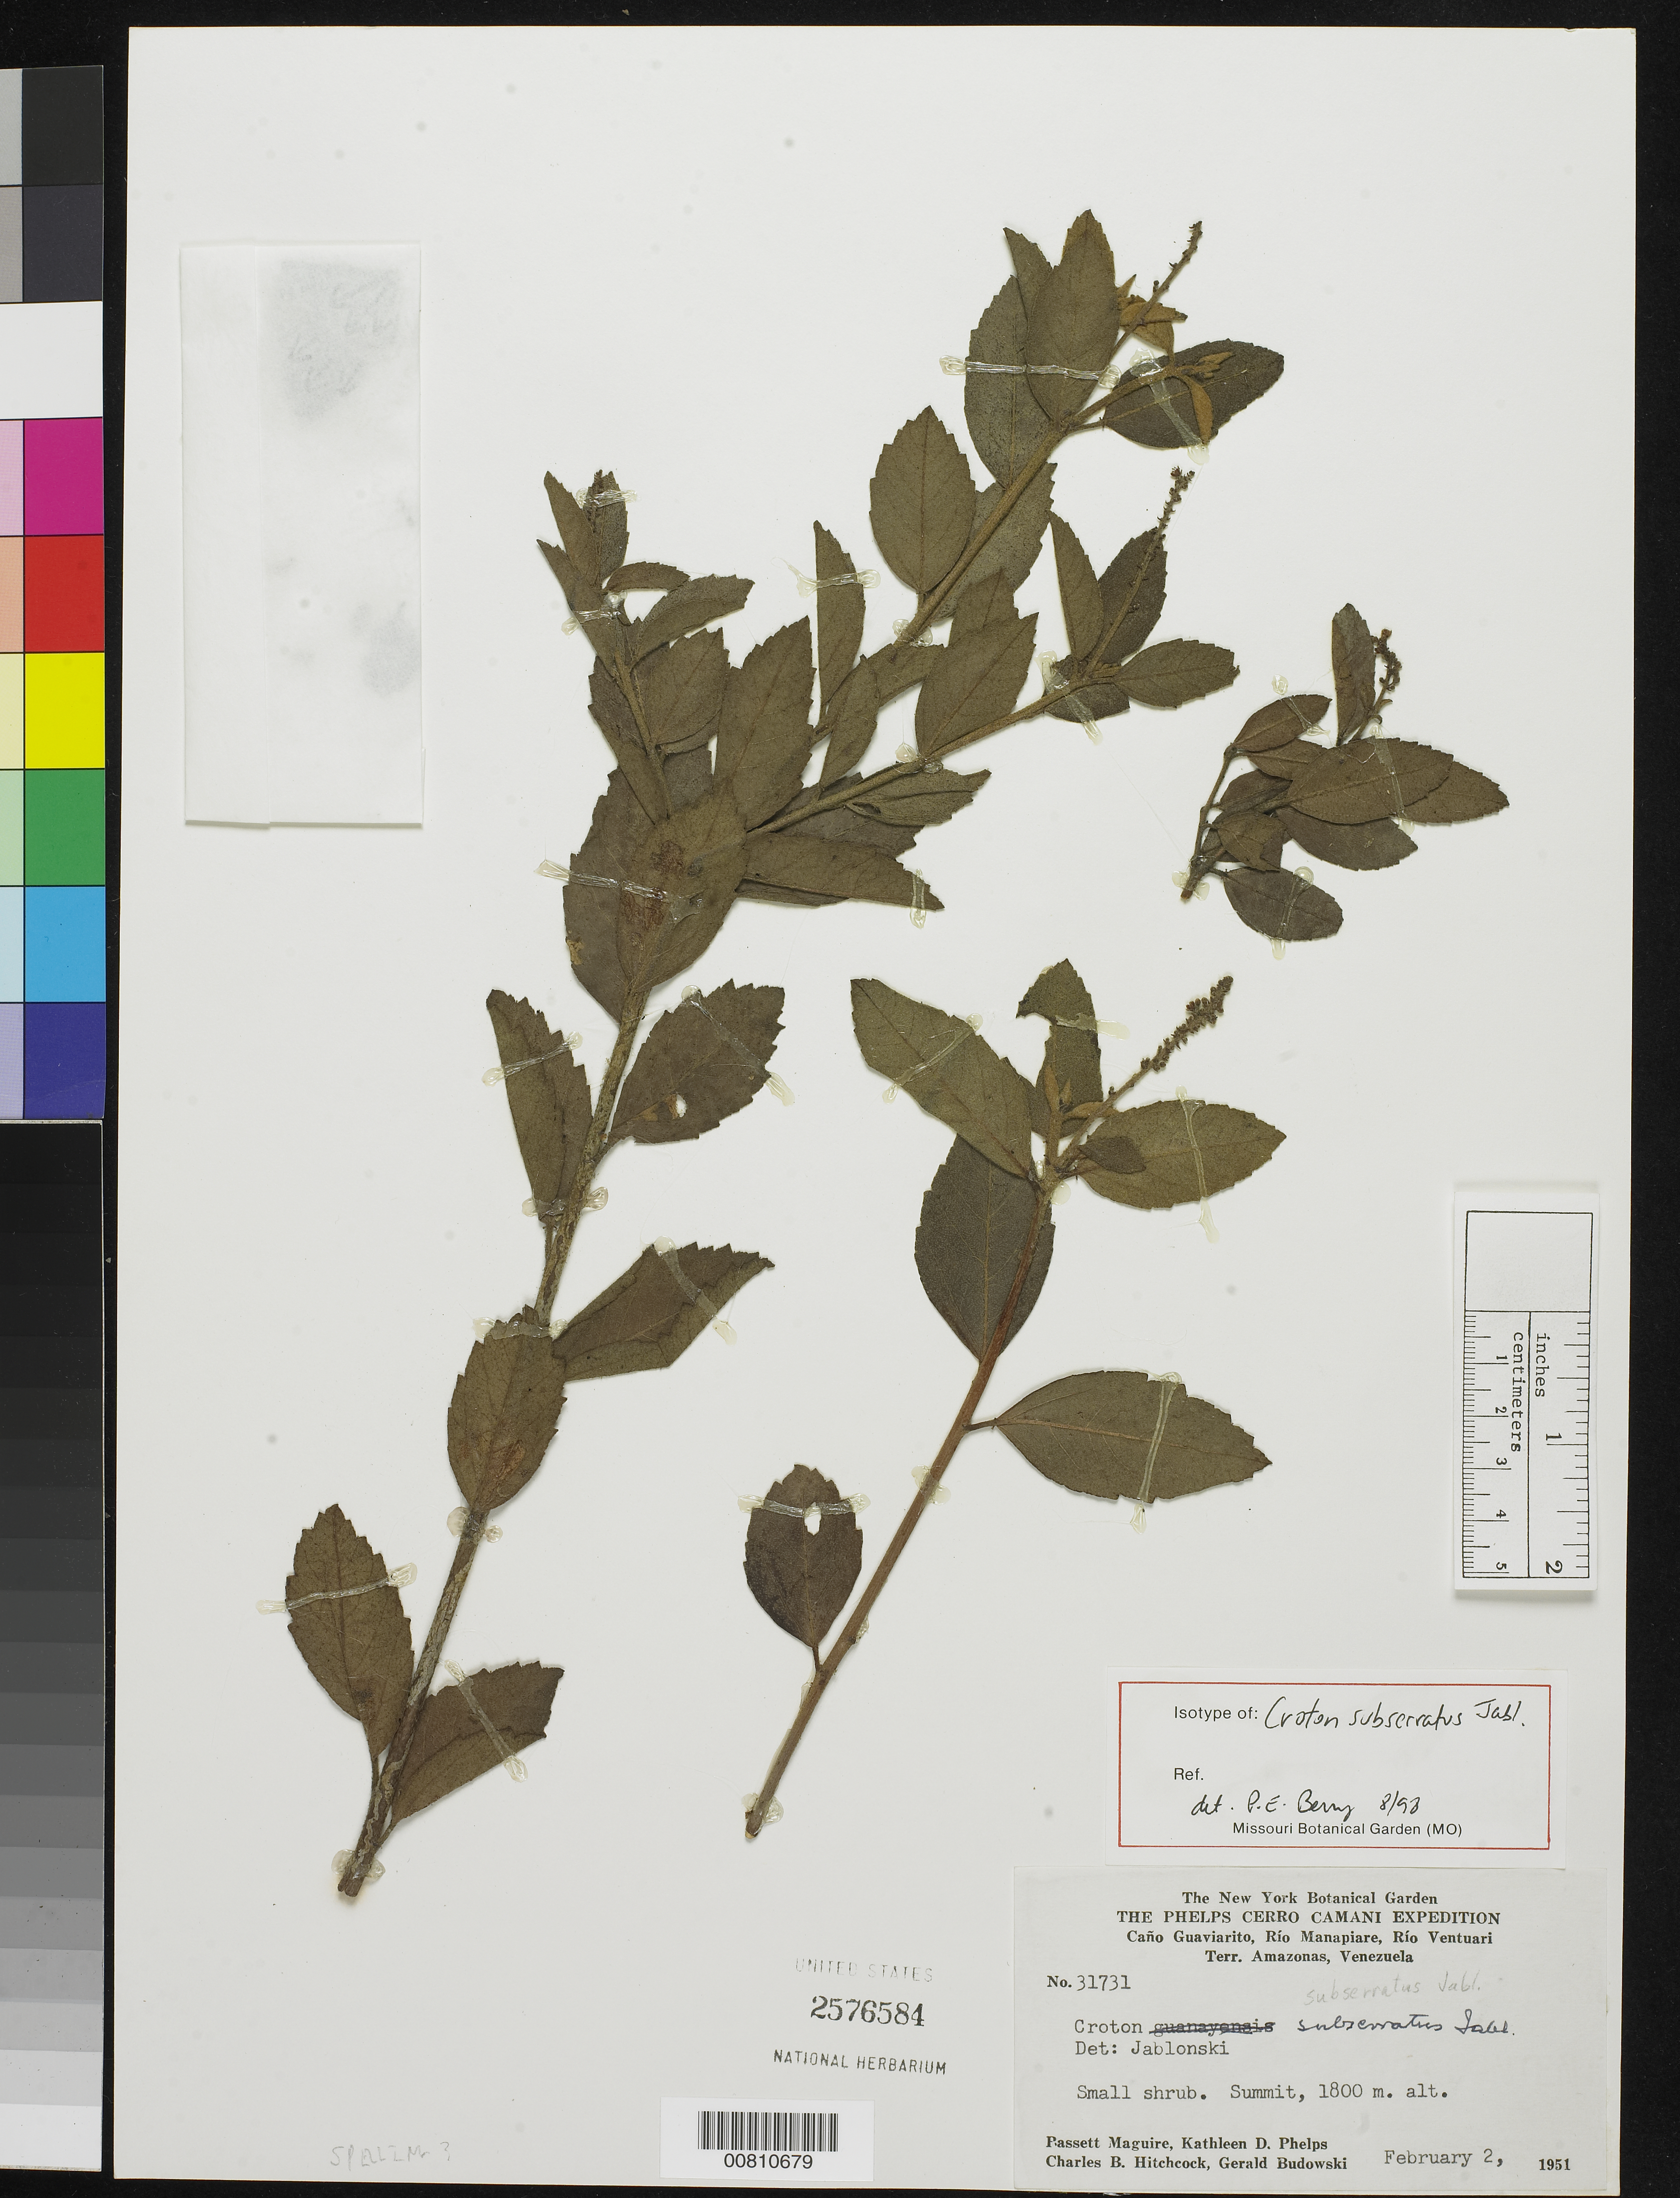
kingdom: Plantae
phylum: Tracheophyta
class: Magnoliopsida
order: Malpighiales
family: Euphorbiaceae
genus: Croton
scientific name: Croton subserratus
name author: Jablonski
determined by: Berry, P. E., (WIS), University of Wisconsin - Madison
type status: Isotype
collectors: B. Maguire, K. D. Phelps, C. B. Hitchcock & G. Budowski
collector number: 31731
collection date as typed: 02 Feb 1951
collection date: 1951-02-02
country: Venezuela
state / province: Amazonas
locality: Cerro Camani. Caño Guaviarito, Río Manapiare, Río Ventuari, Terr. Amazonas, Venezuela. Summit.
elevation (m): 1800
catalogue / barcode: US 2576584